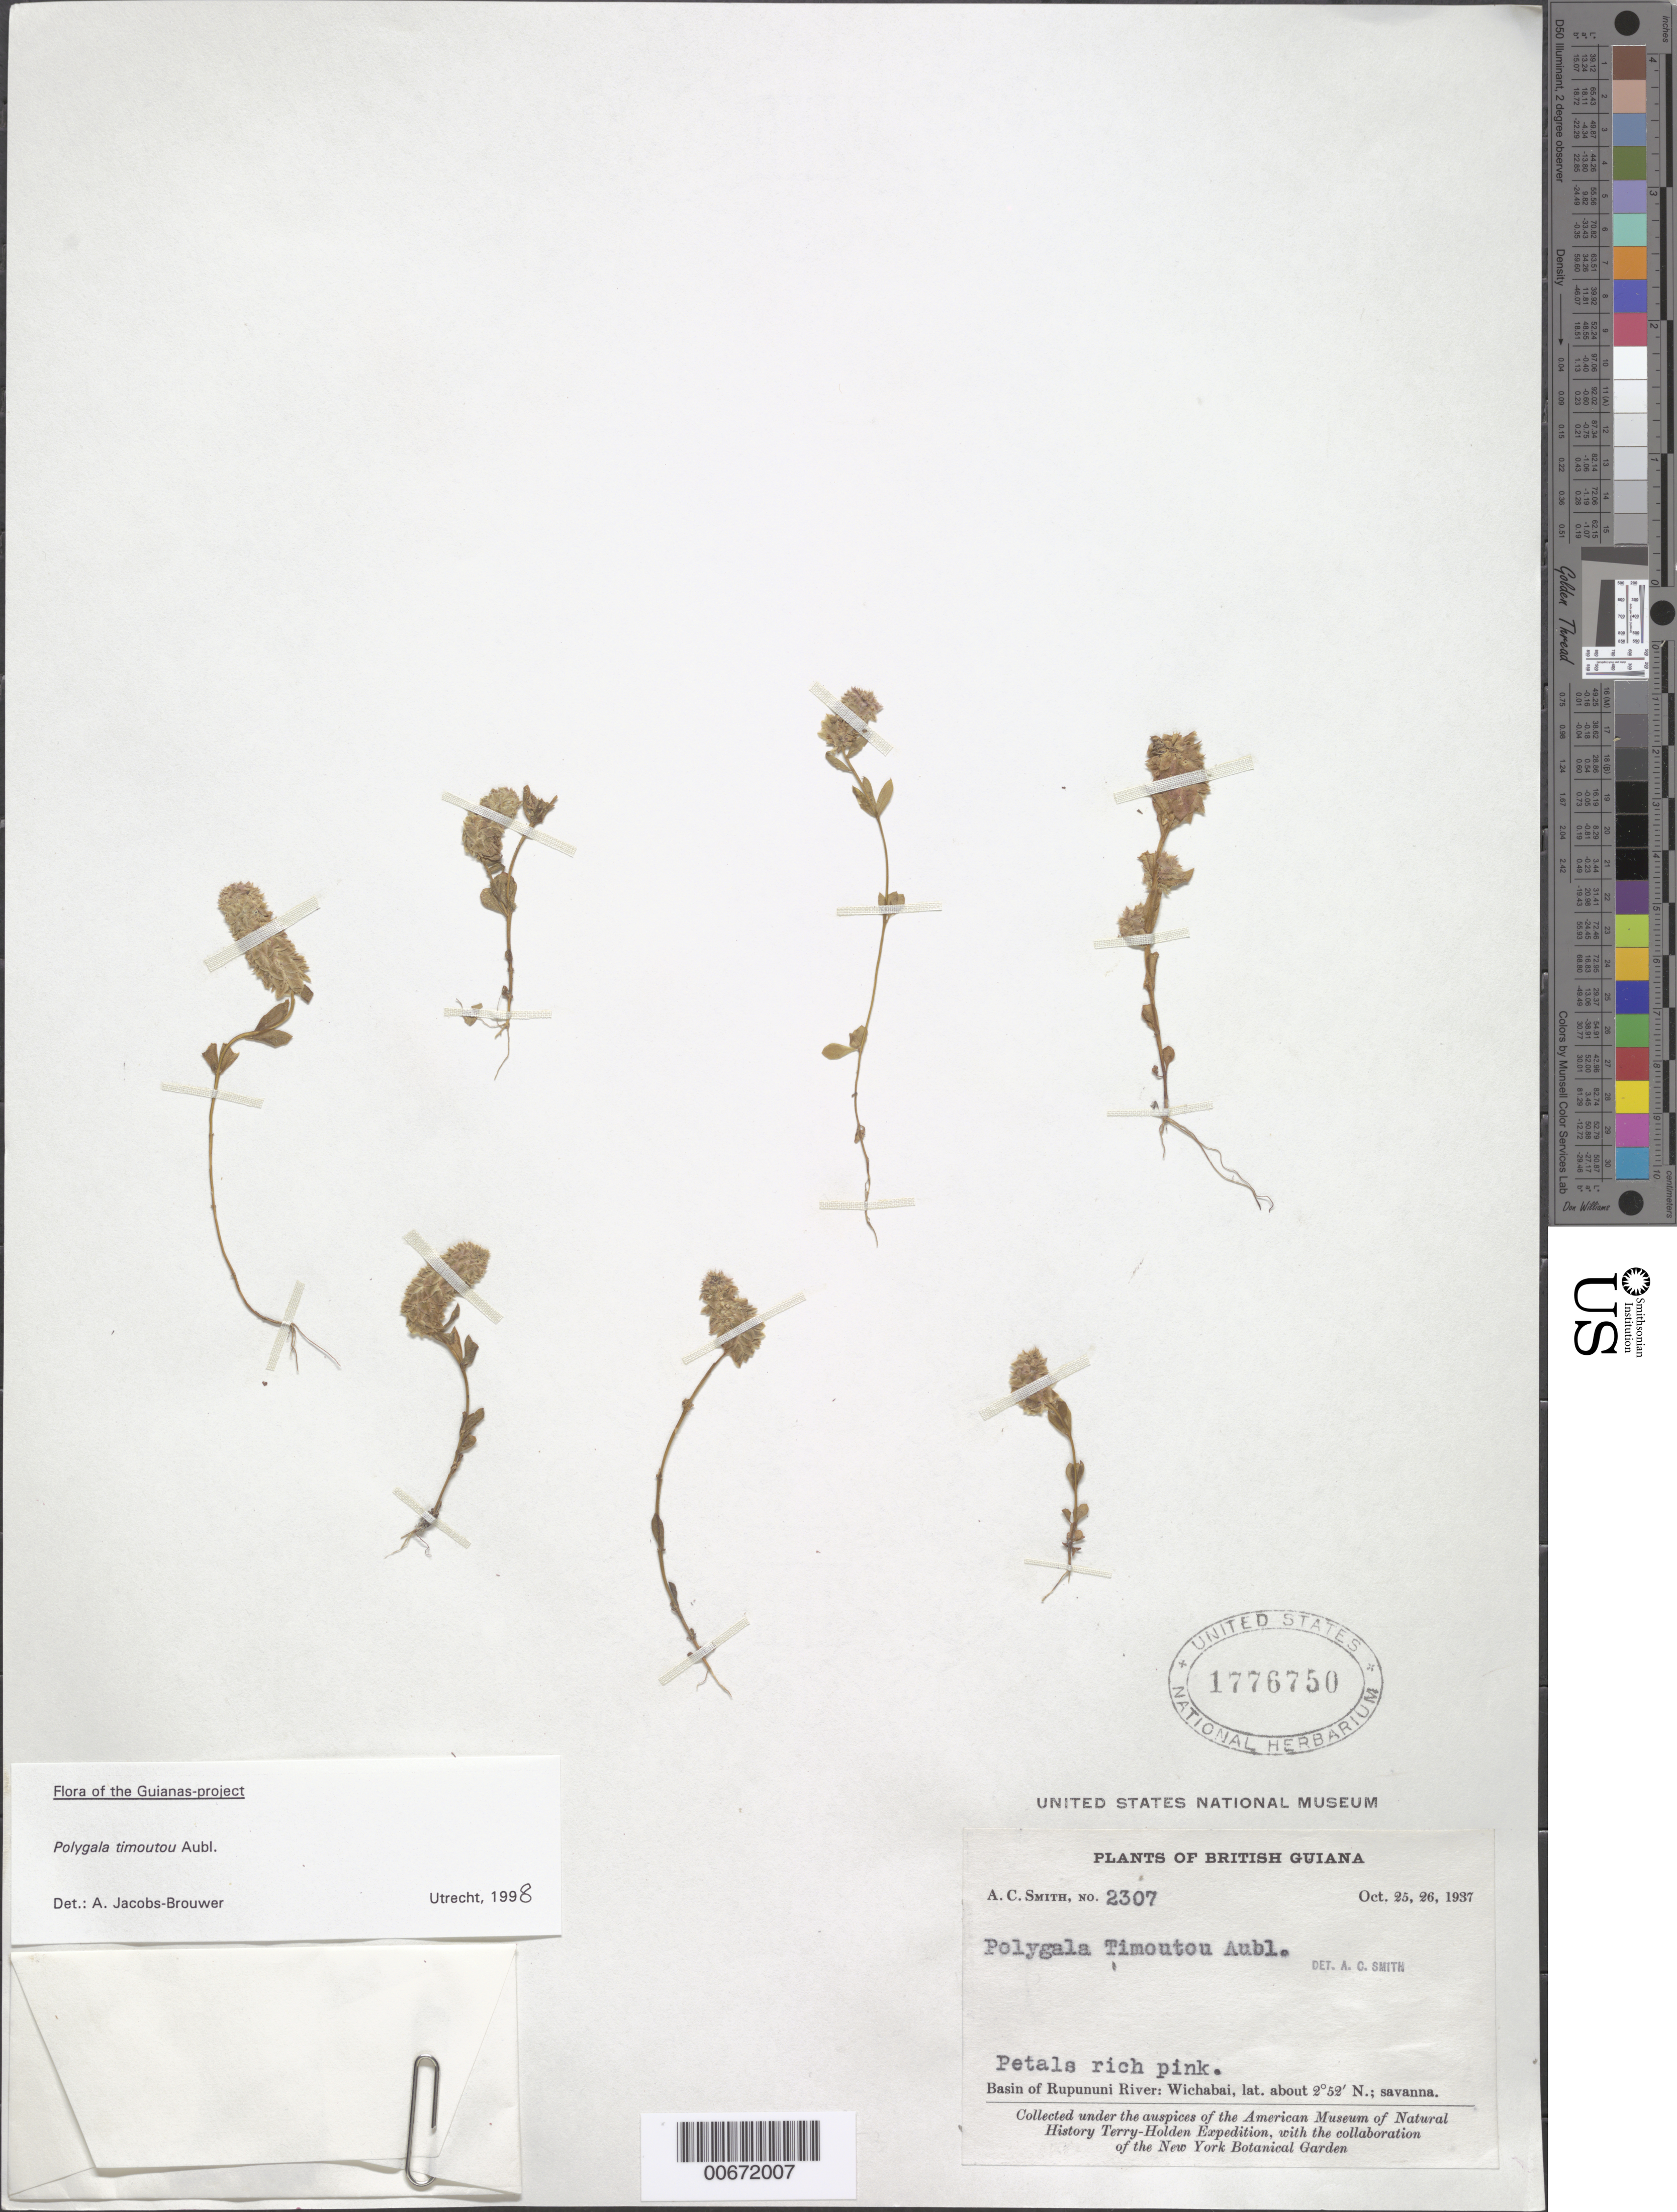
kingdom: Plantae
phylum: Tracheophyta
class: Magnoliopsida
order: Fabales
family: Polygalaceae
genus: Polygala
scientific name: Polygala timoutou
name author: Aubl.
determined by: Jacobs-Brouwer, A.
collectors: A. C. Smith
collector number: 2307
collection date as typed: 25-Oct-37 to 26-Oct-37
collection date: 1937-10-25/1937-10-26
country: Guyana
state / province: U. Takutu-U. Essequibo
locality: Wichabai, Rupununi River basin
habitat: Savanna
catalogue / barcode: US 1776750